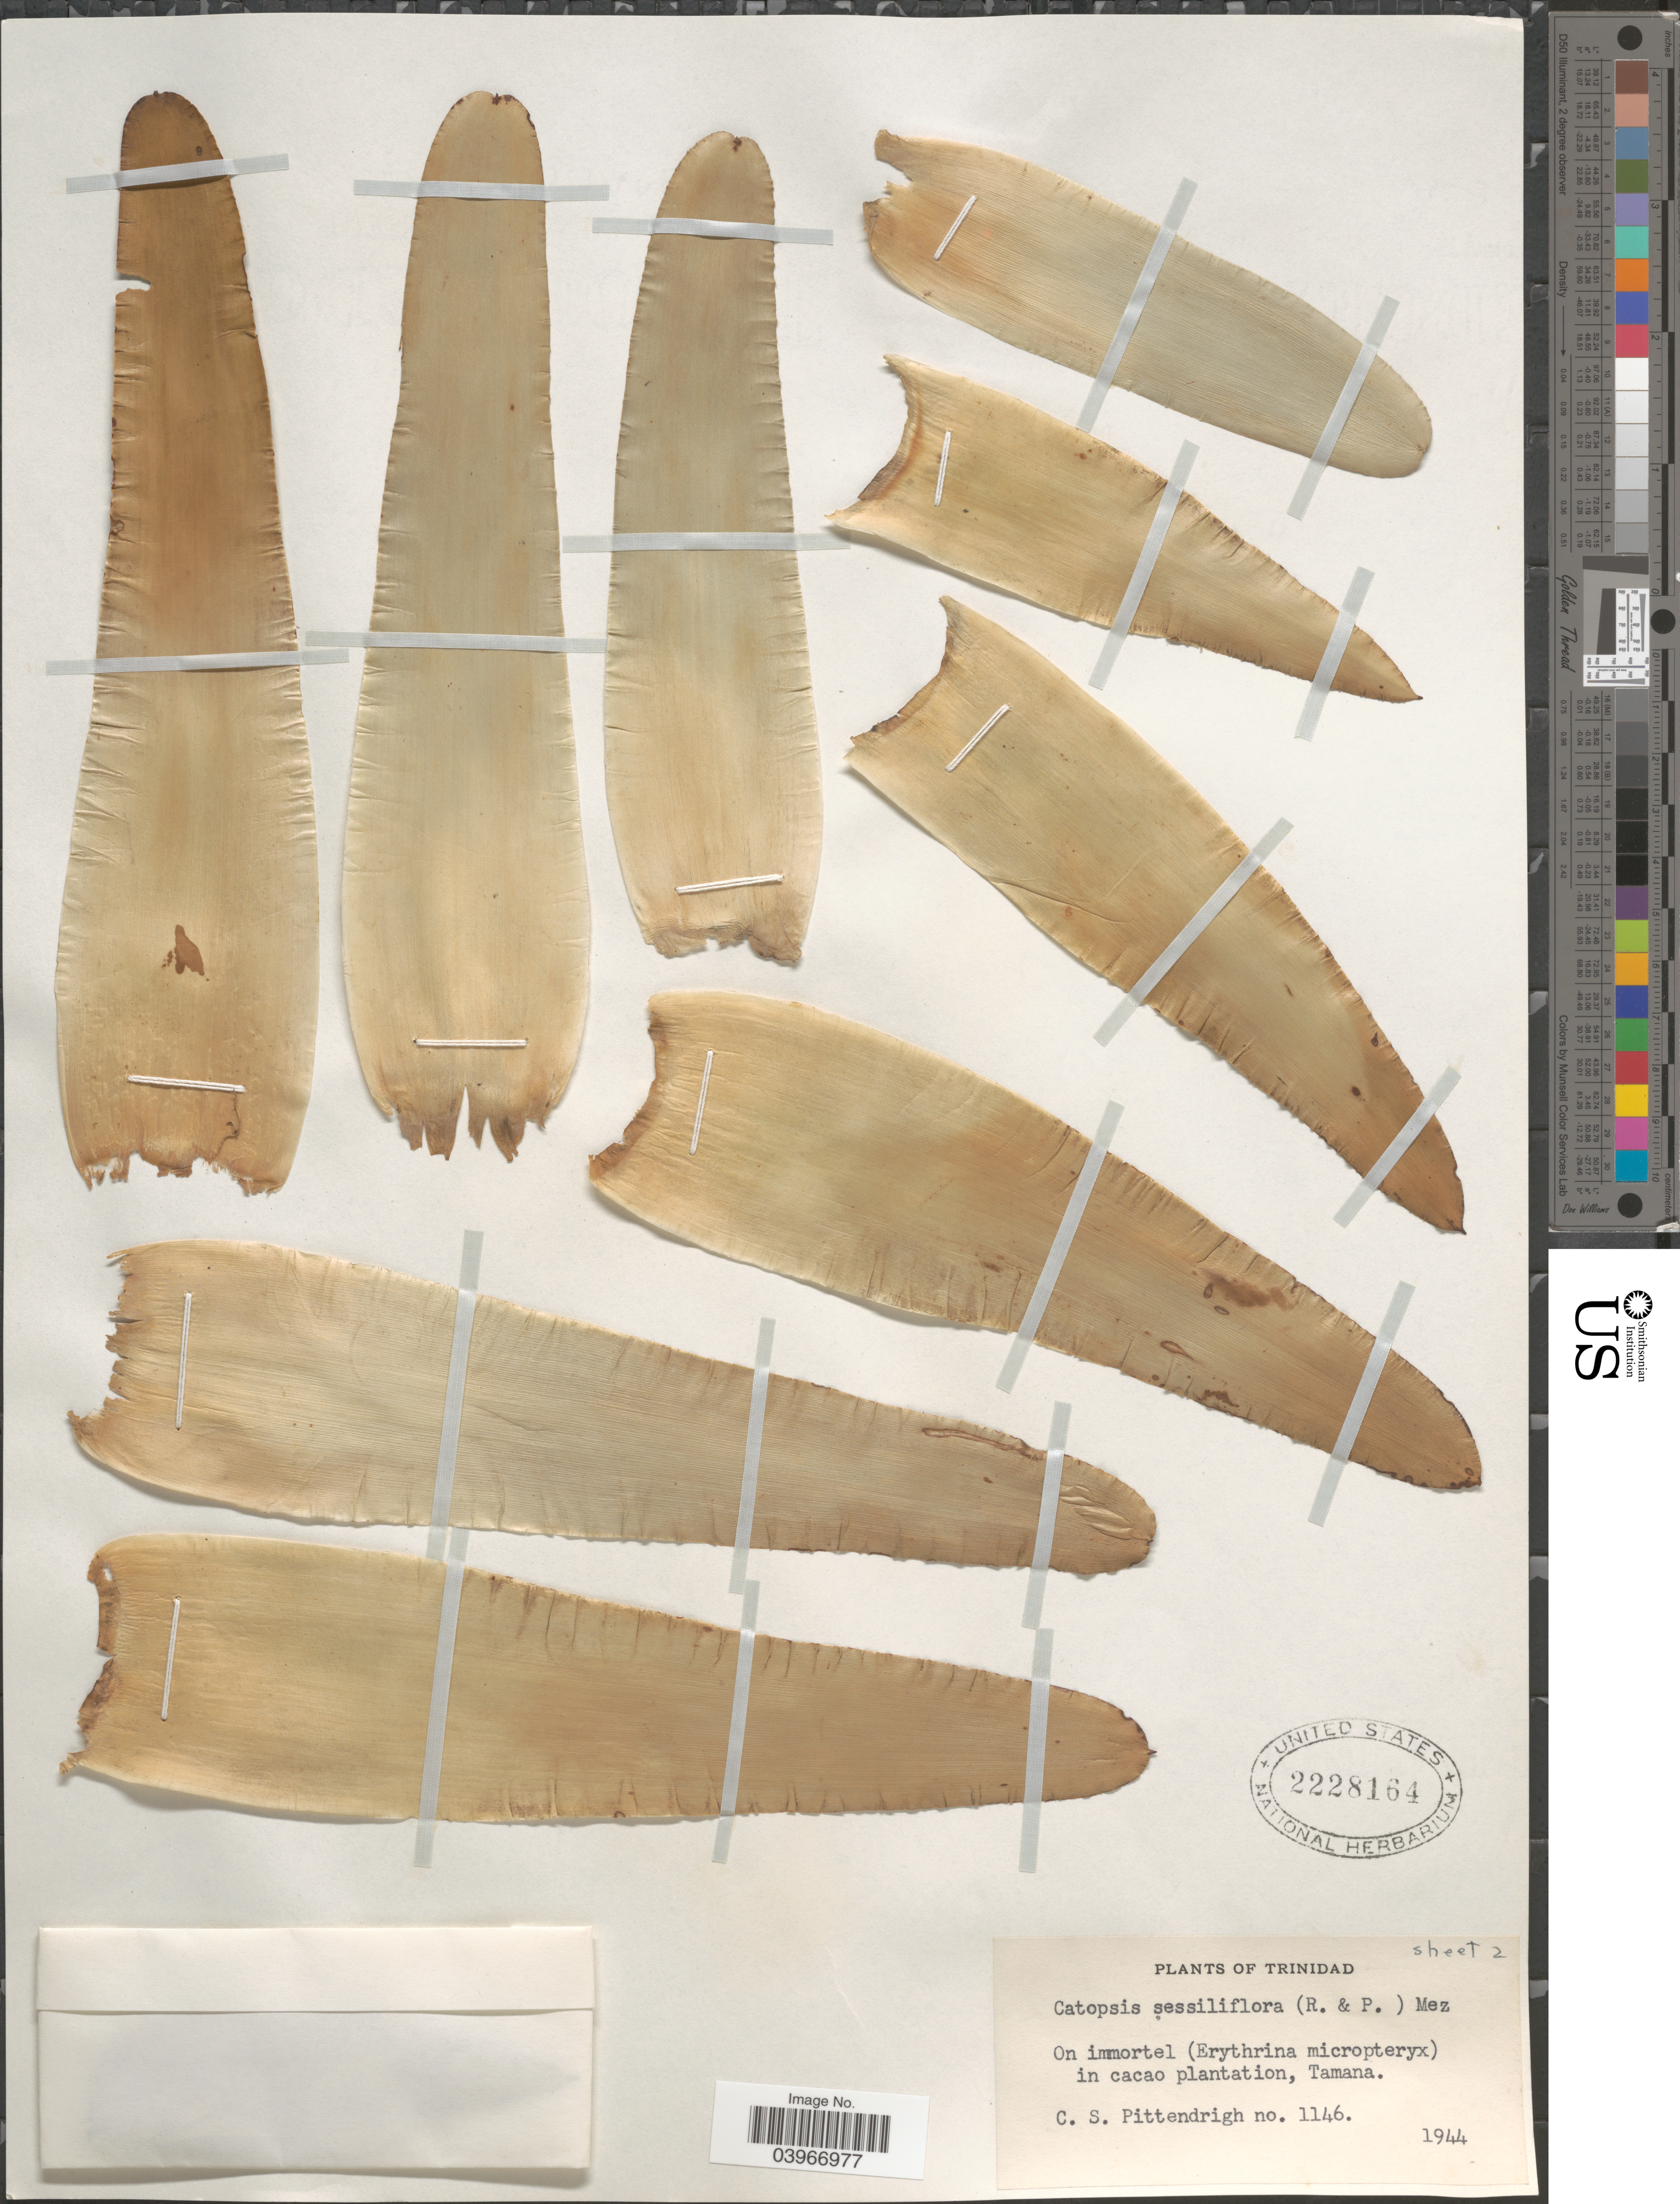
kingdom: Plantae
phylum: Tracheophyta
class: Liliopsida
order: Poales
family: Bromeliaceae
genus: Catopsis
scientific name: Catopsis sessiliflora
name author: (Ruiz & Pav.) Mez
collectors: C. Pittendrigh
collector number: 1146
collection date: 1944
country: Trinidad and Tobago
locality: Trinidad. On immortel in cacao plantation, Tamana.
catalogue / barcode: US 2228164